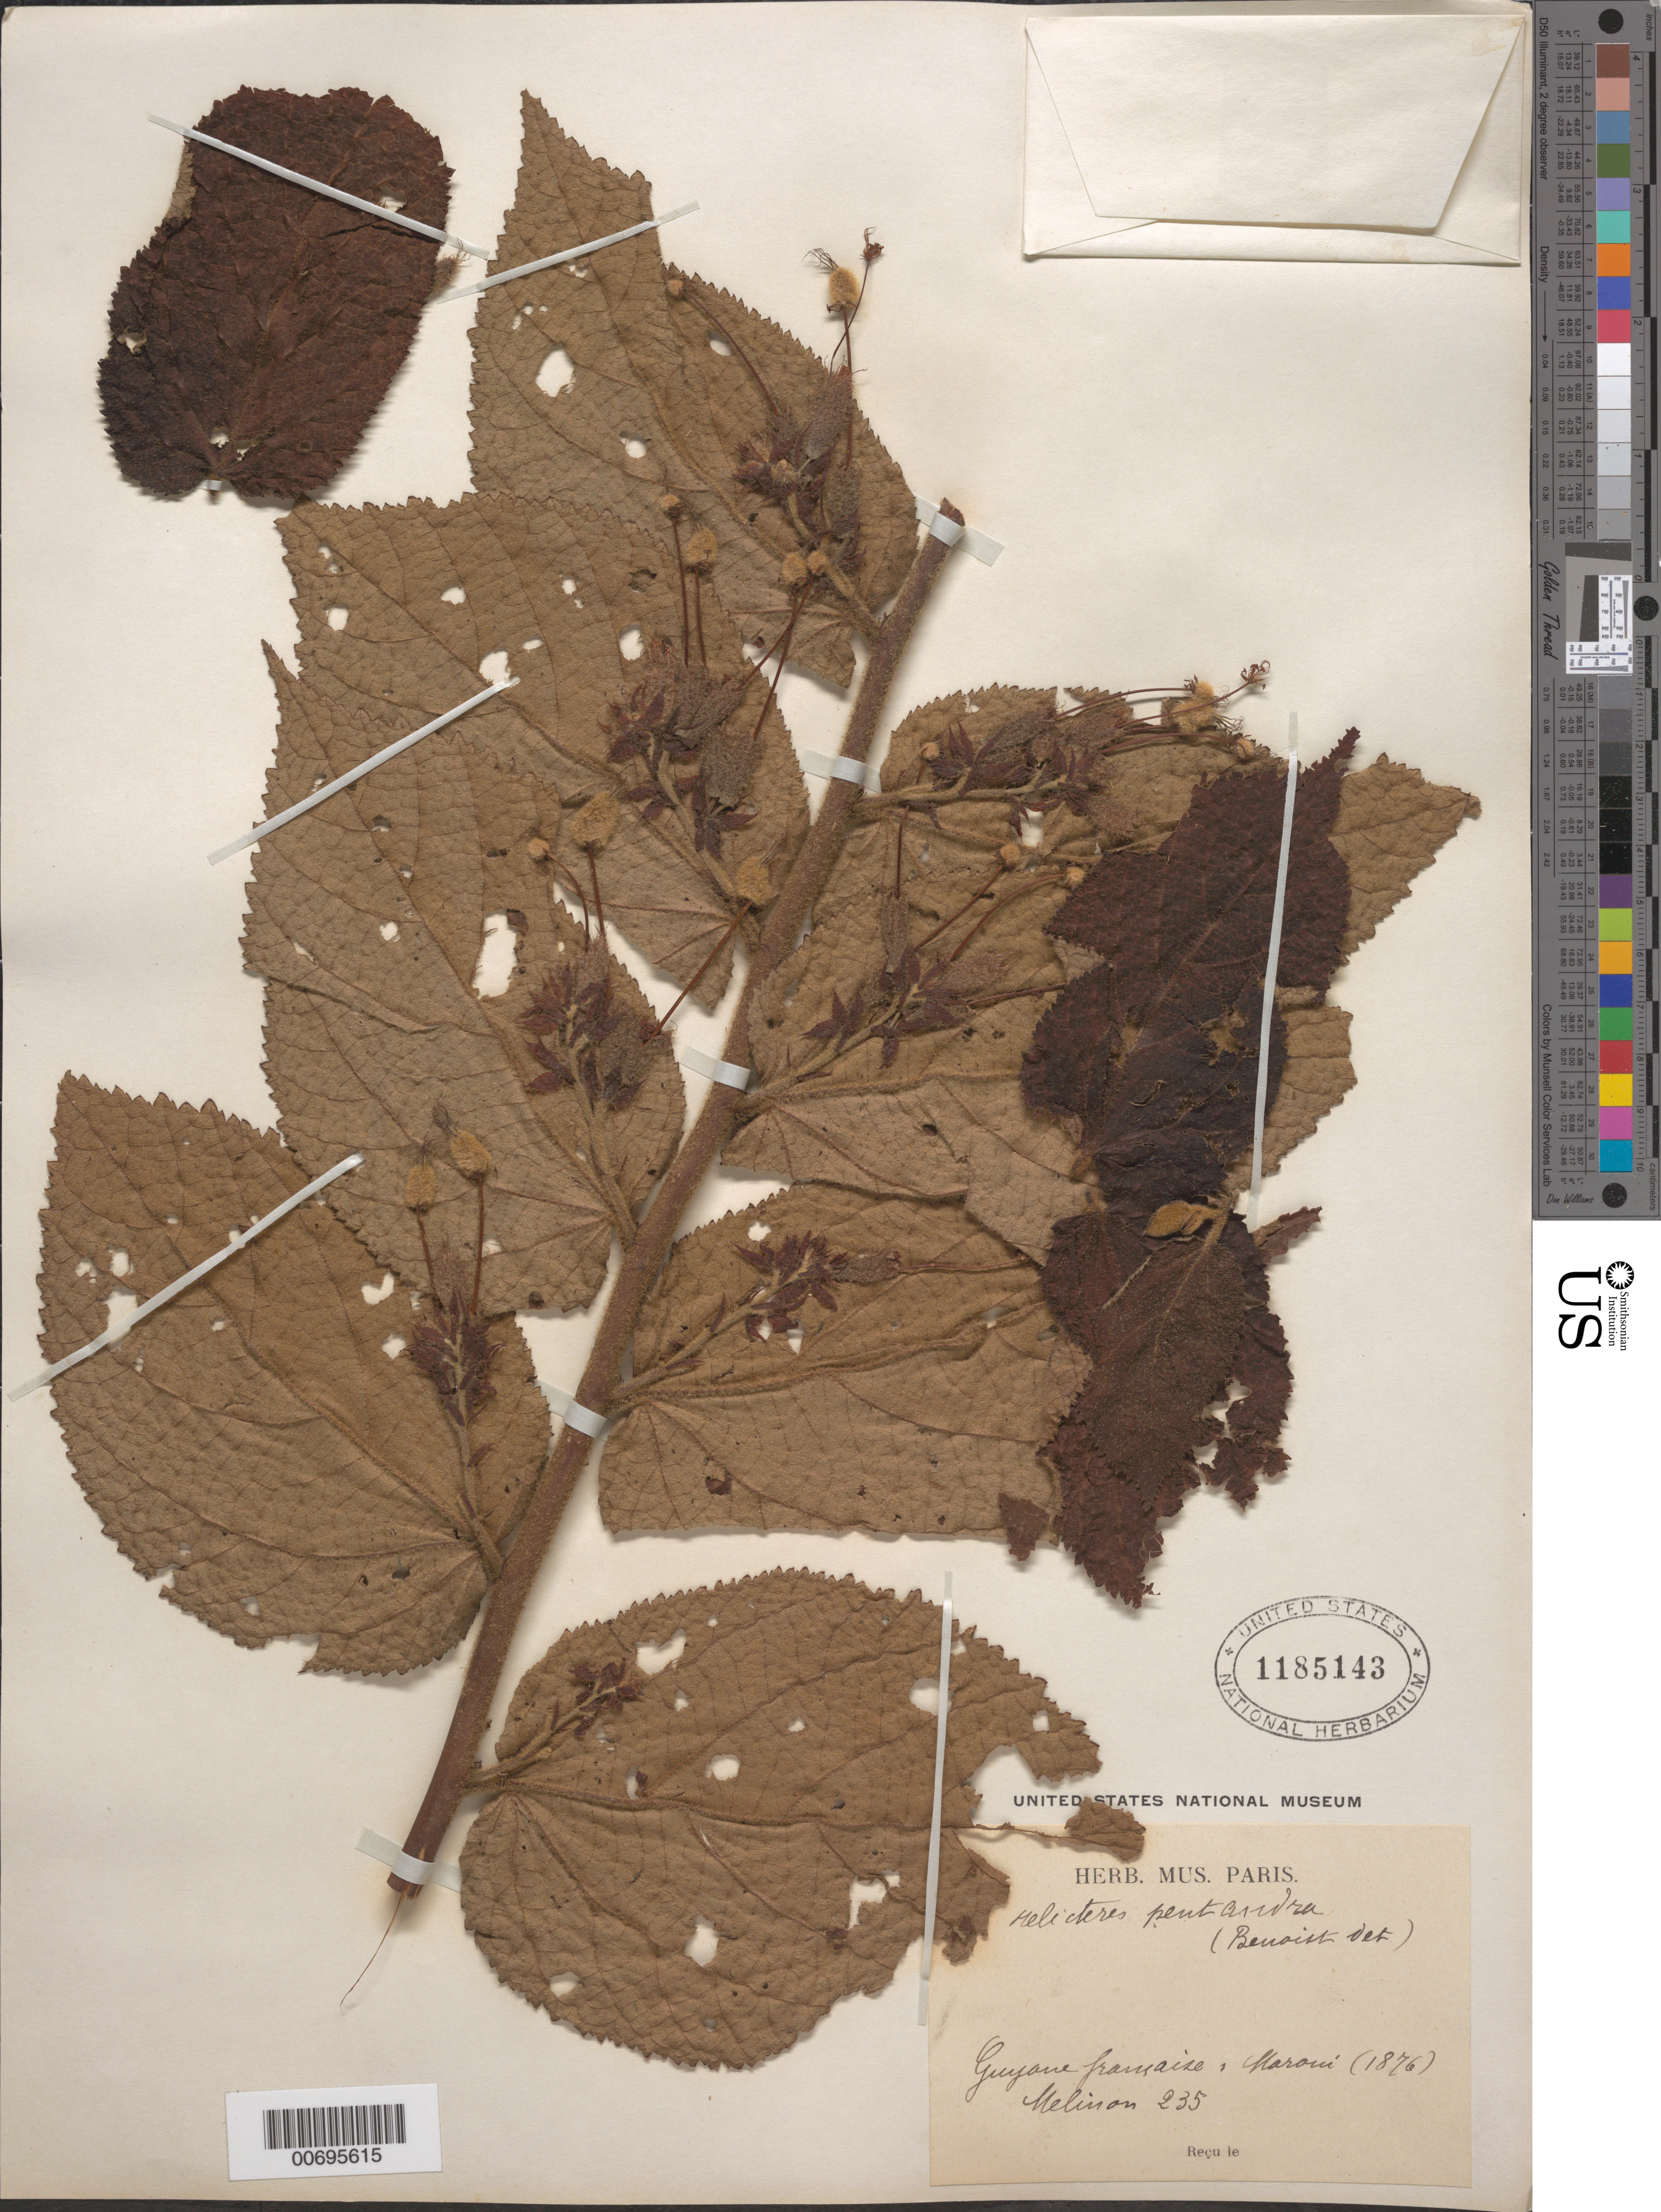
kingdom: Plantae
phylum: Tracheophyta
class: Magnoliopsida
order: Malvales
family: Malvaceae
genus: Helicteres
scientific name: Helicteres pentandra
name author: L.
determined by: Benoist, N. D.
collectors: E. Mélinon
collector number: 235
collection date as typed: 1876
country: French Guiana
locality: Maroni R.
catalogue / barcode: US 1185143